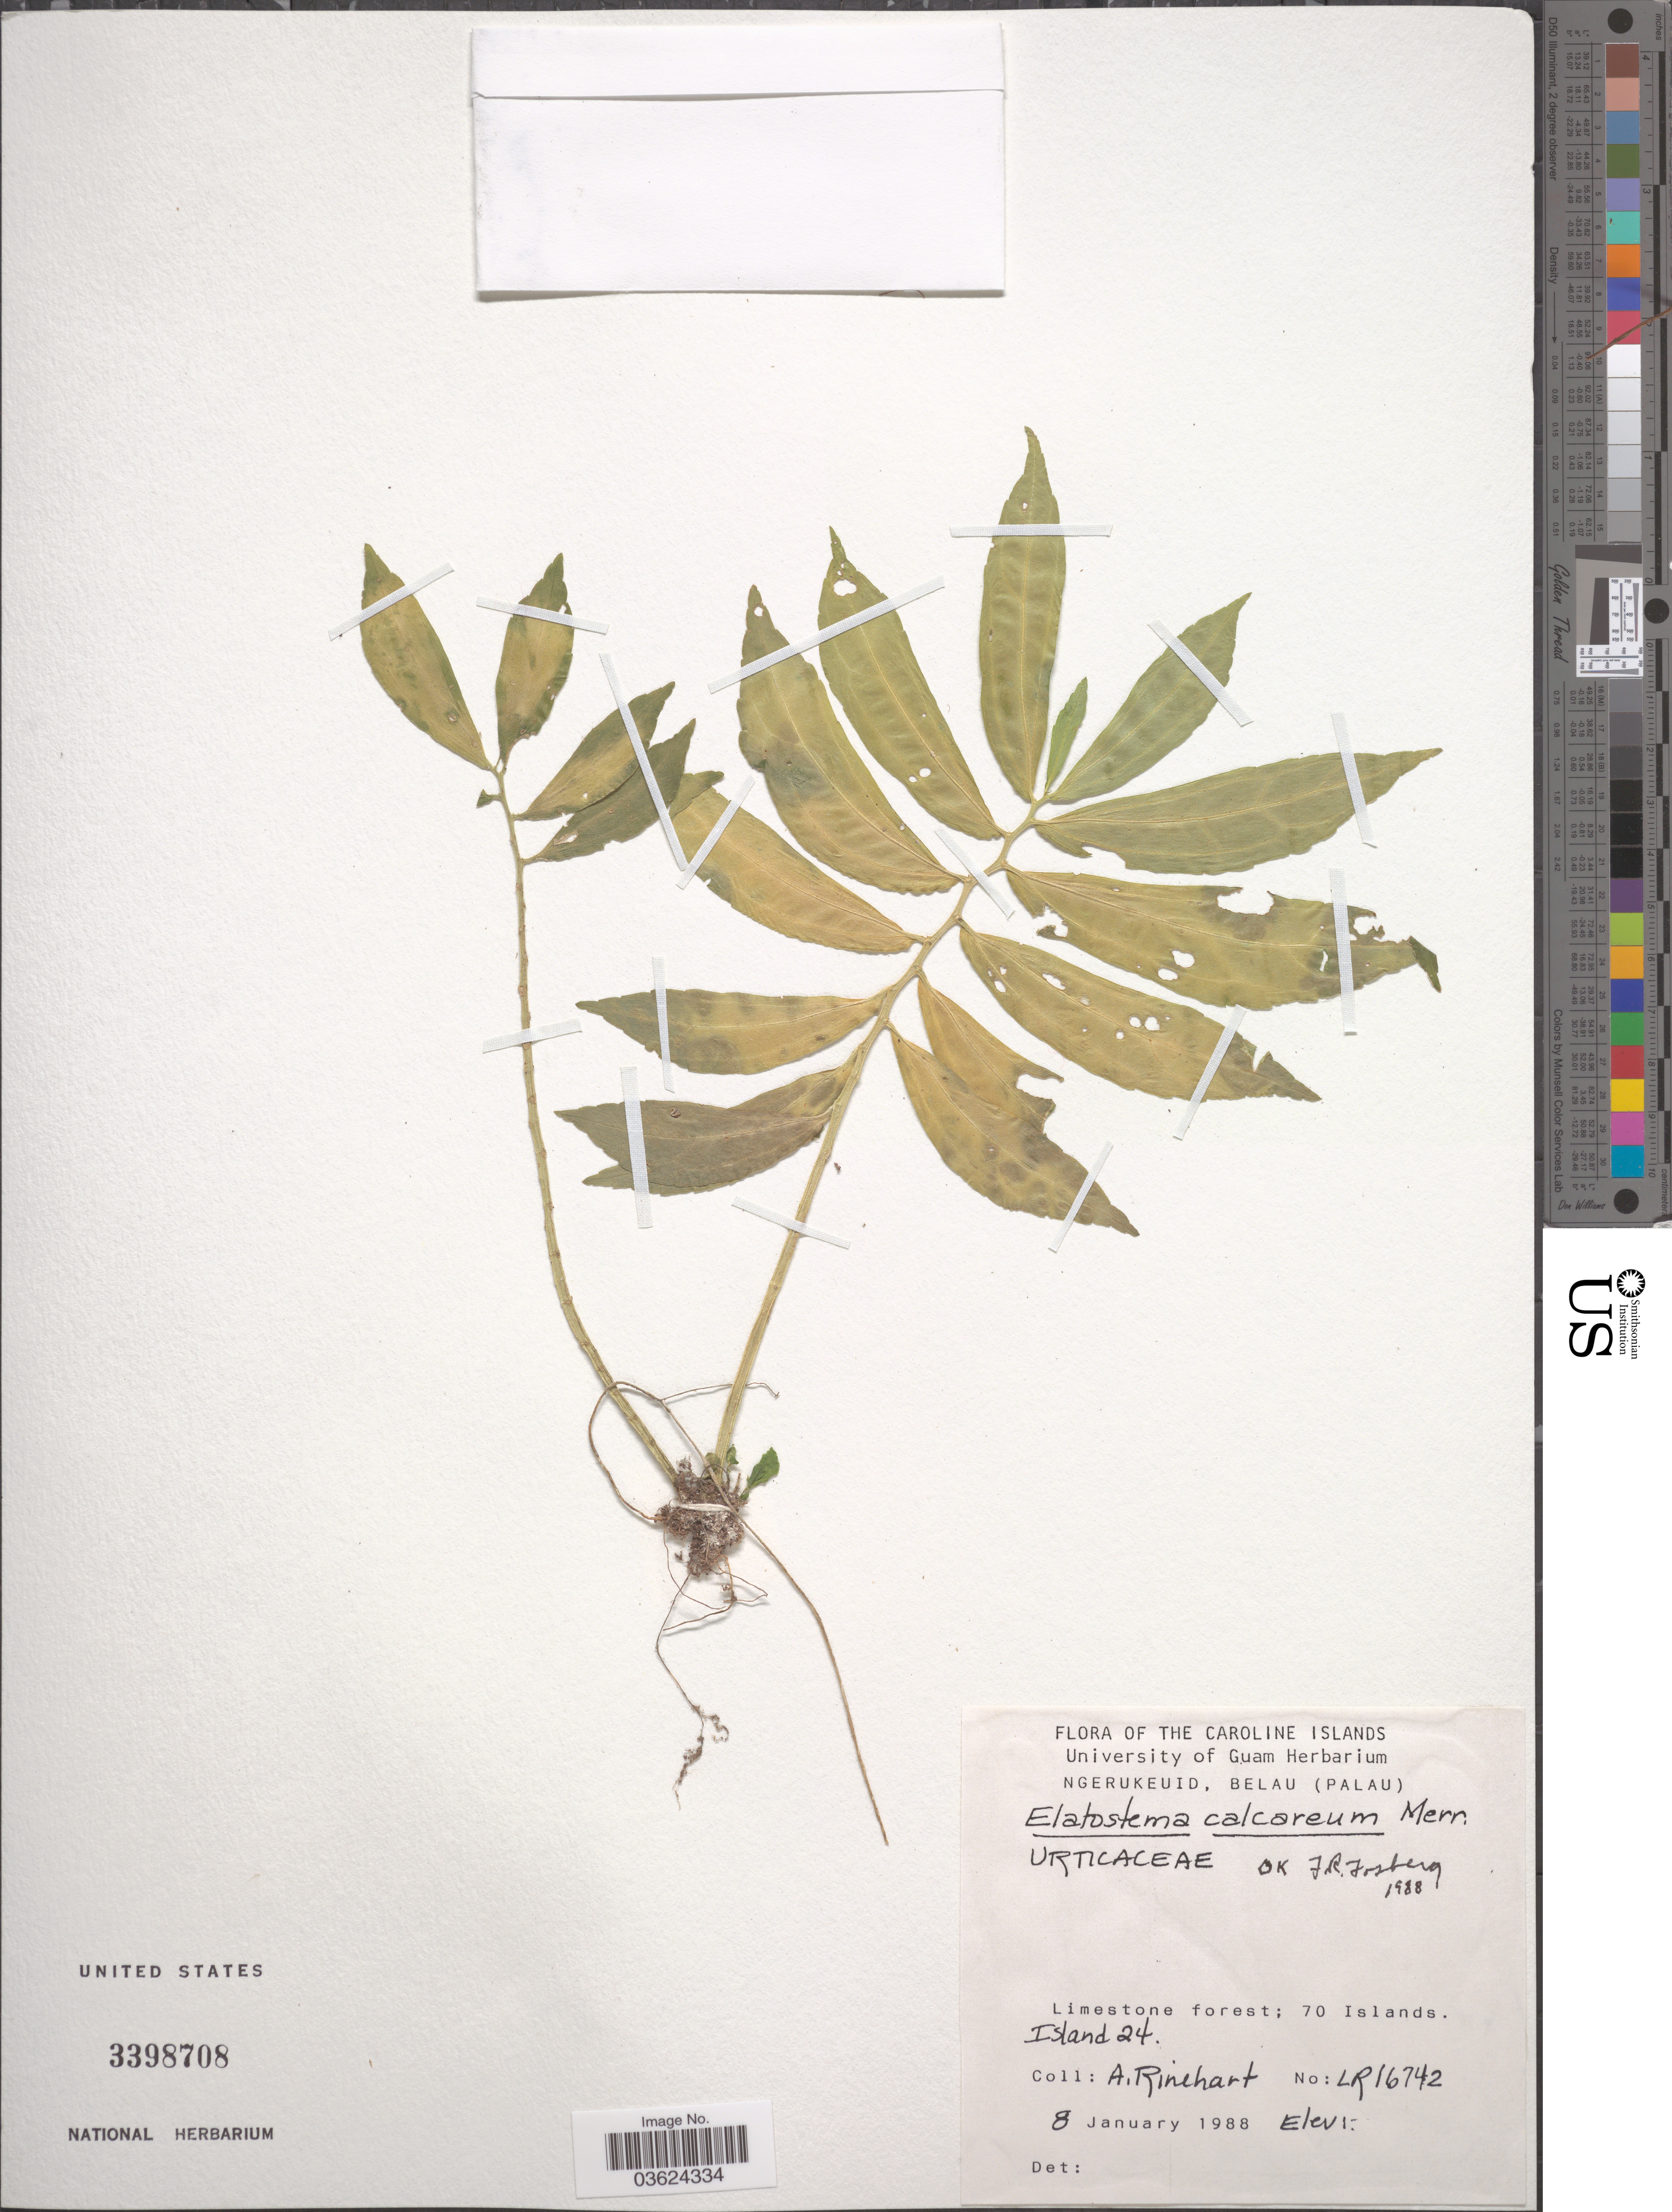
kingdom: Plantae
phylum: Tracheophyta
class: Magnoliopsida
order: Rosales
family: Urticaceae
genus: Elatostema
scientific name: Elatostema calcareum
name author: Merr.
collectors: A. Rinehart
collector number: LR16742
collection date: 1988-01-08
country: Palau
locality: The Caroline Islands. Ngerukeuid, Belau (Palau). [unsure placement] 70 Islands. Island 24.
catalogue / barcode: US 3398708